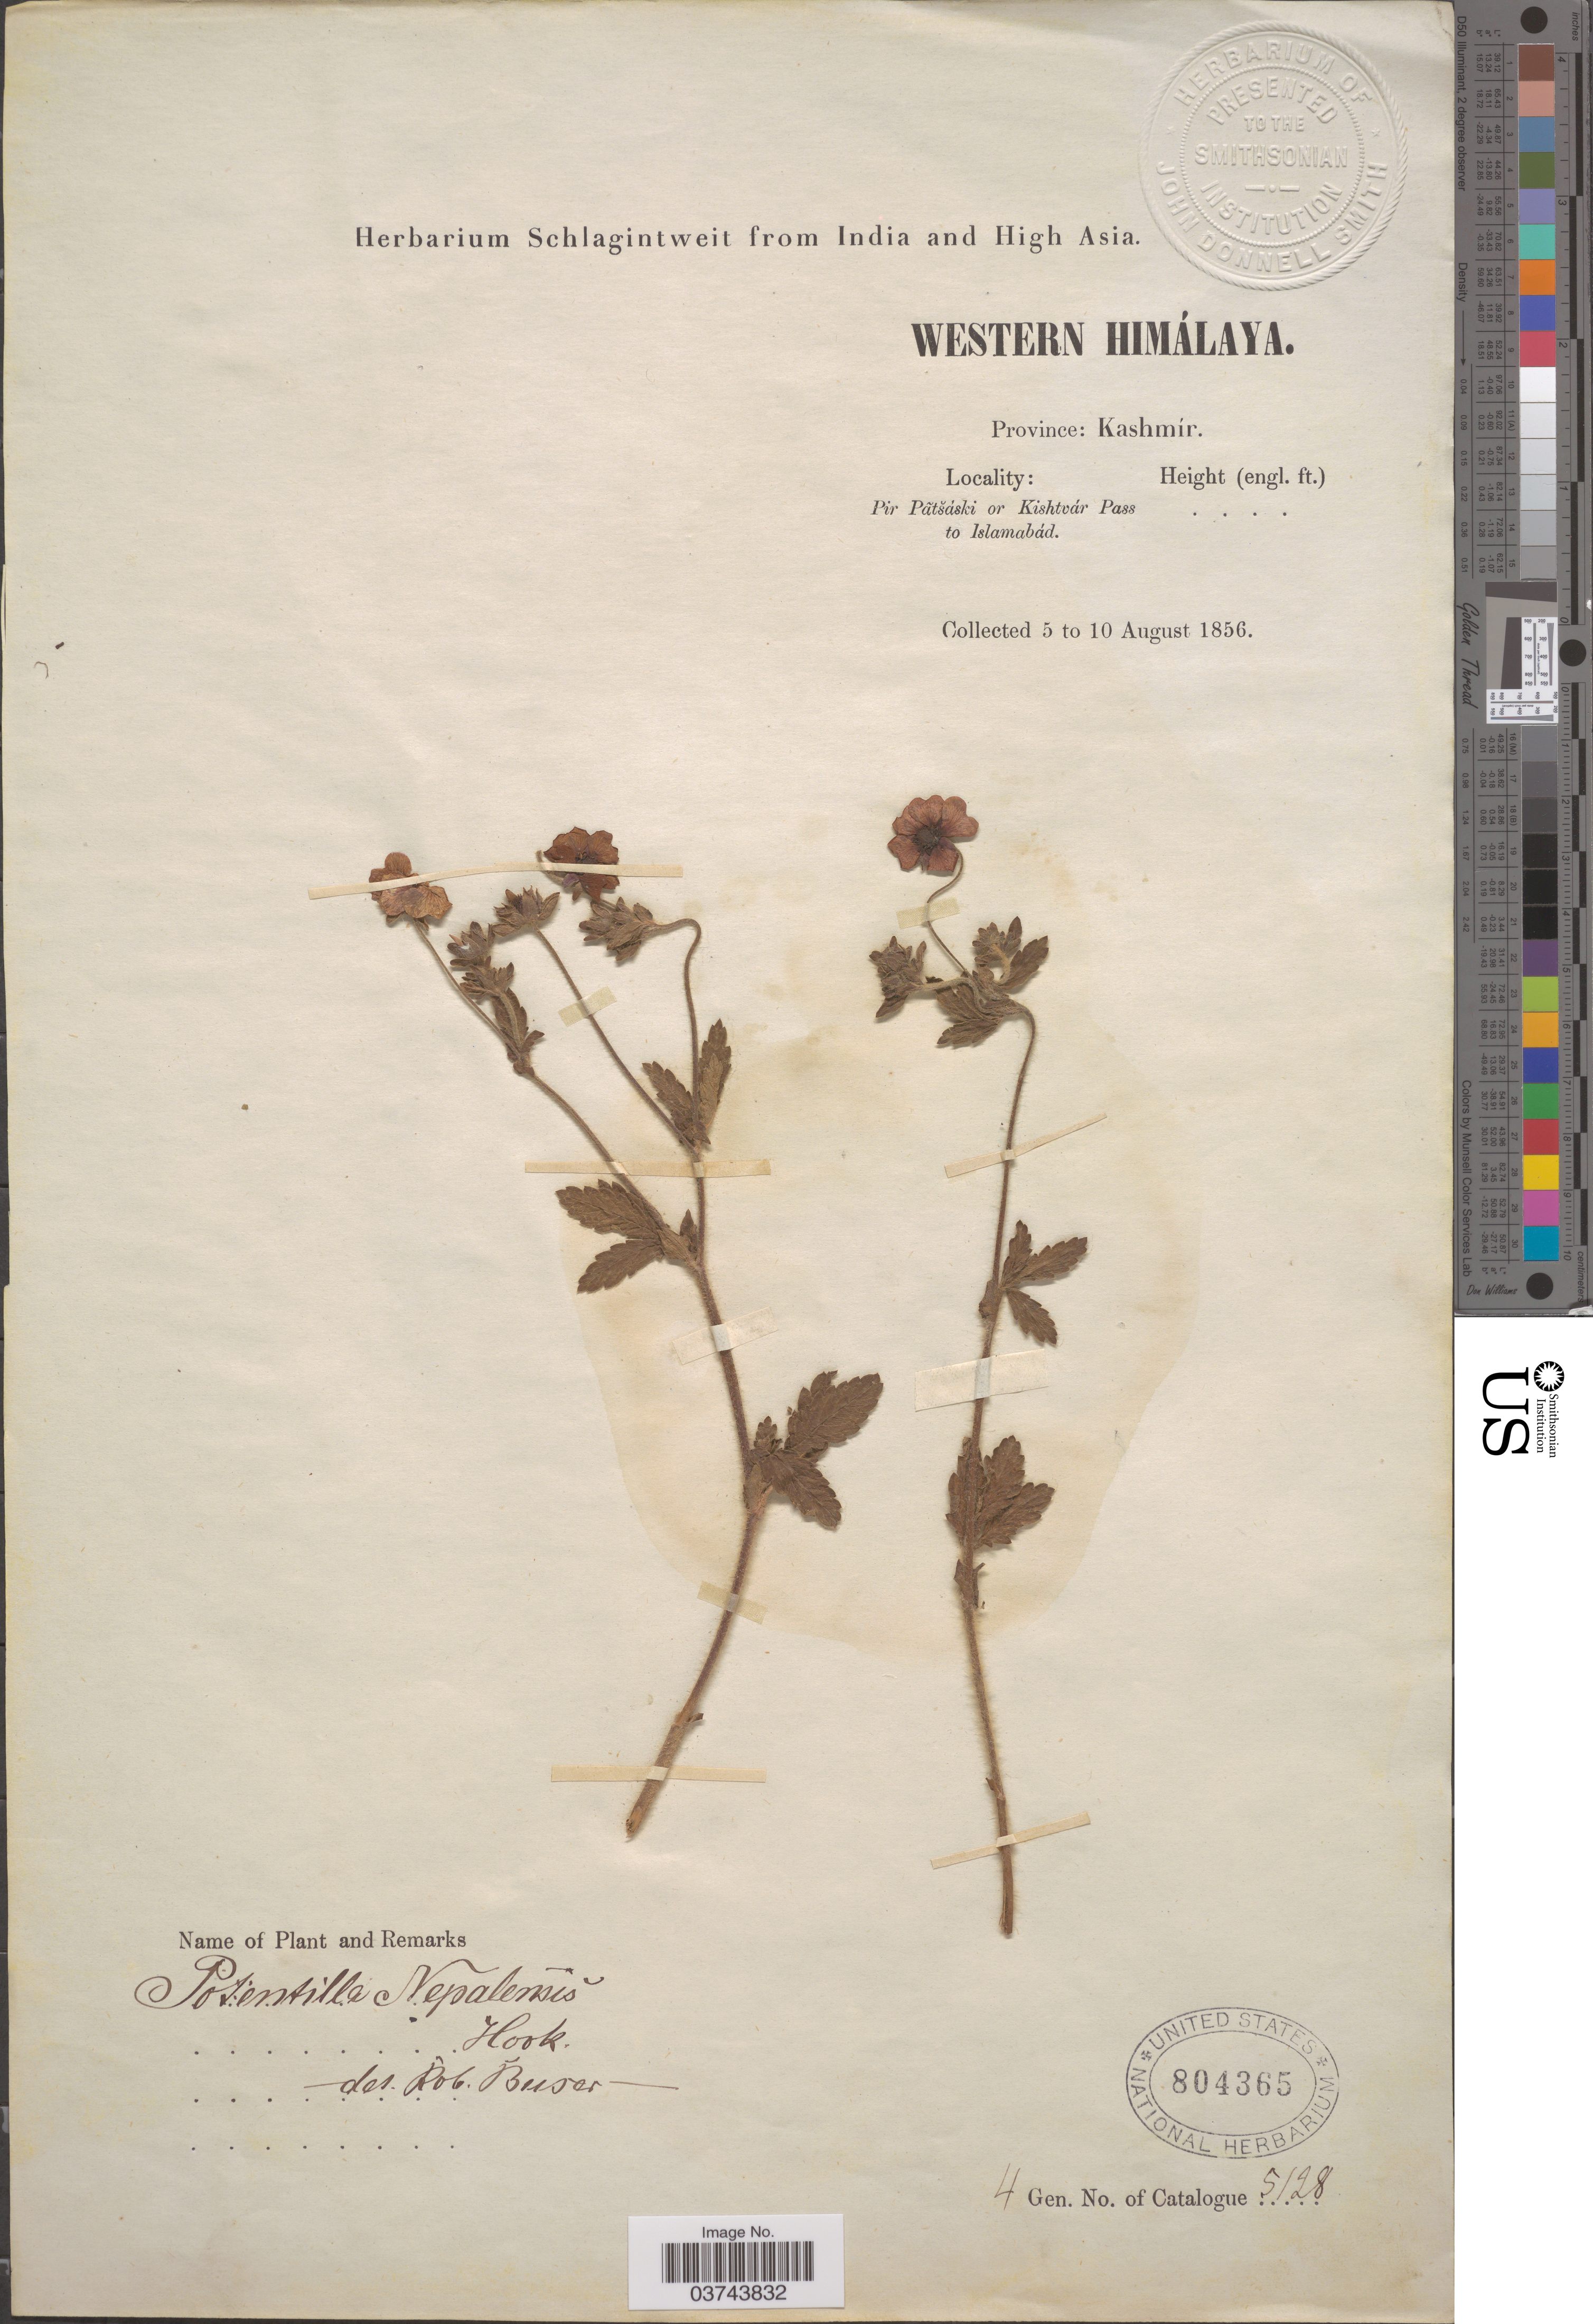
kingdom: Plantae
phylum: Tracheophyta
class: Magnoliopsida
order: Rosales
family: Rosaceae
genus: Potentilla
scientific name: Potentilla nepalensis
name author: Hook.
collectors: ex herb. Schlagintweit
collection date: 1856-08-05/1856-08-10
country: India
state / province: Jammu and Kashmir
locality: Province: Kashmír. Pir Pãtšáski to Kishtvár Pass to Islamabád.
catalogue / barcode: US 804365